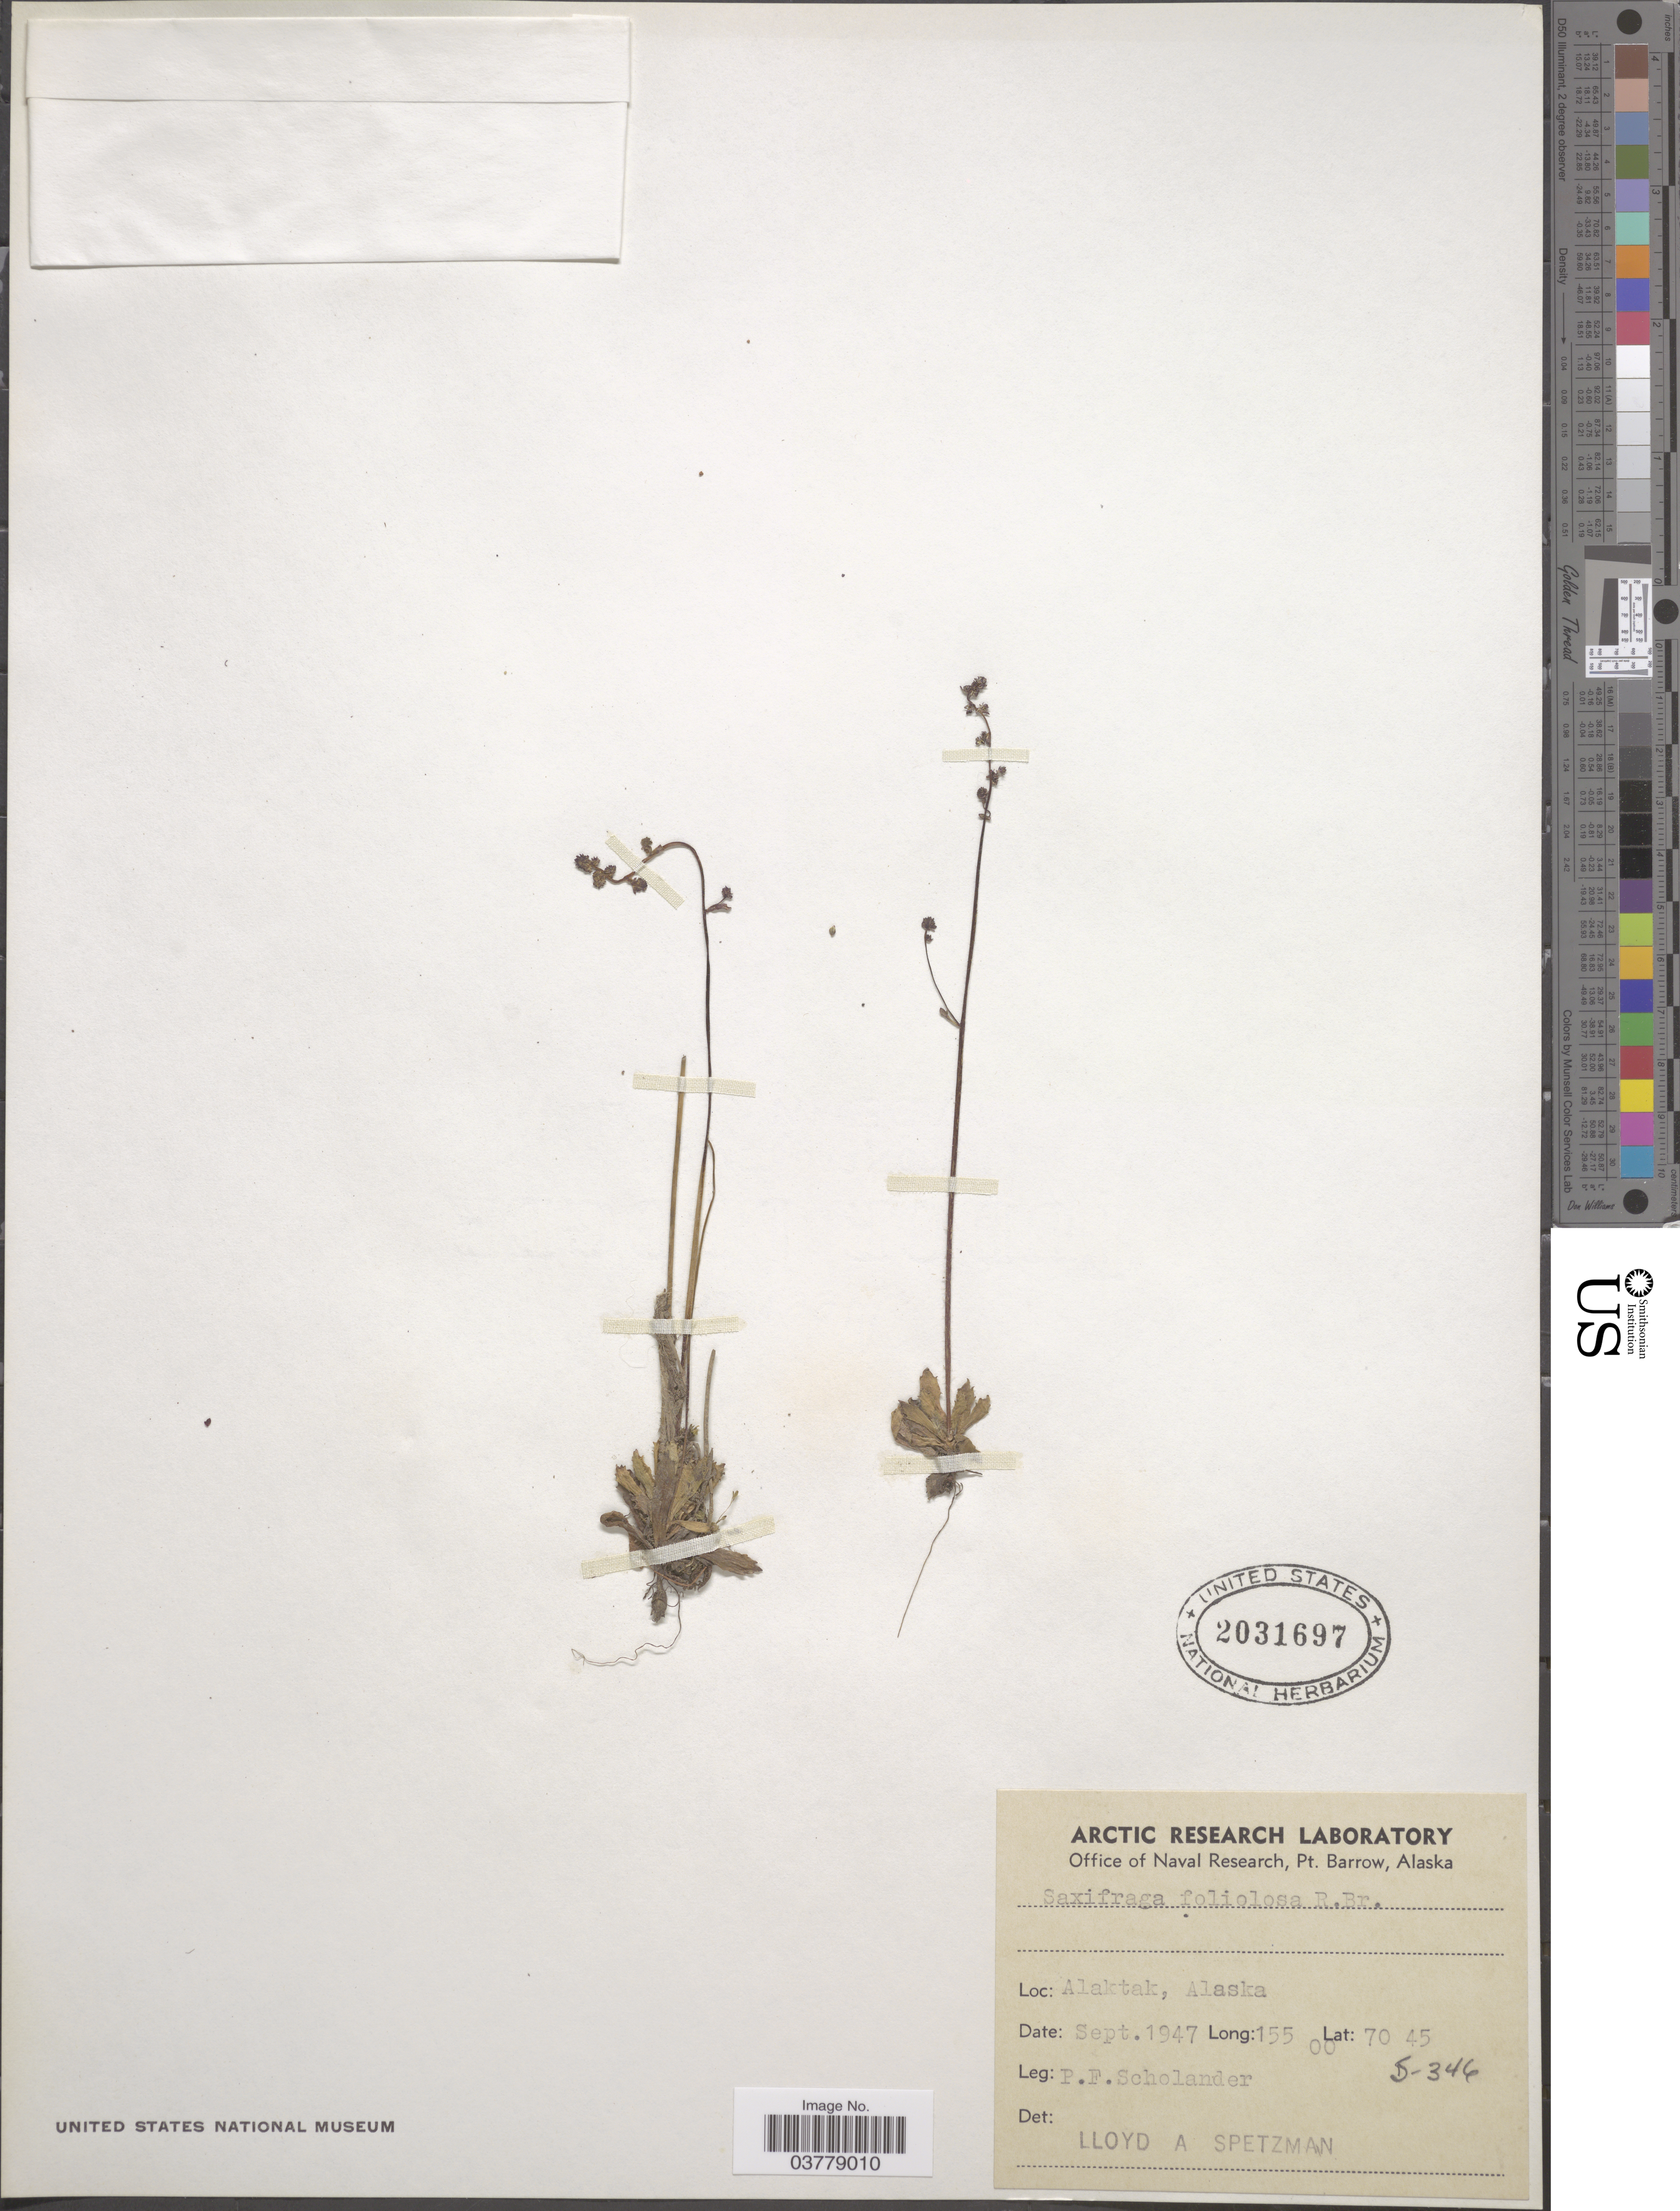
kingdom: Plantae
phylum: Tracheophyta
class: Magnoliopsida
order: Saxifragales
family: Saxifragaceae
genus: Micranthes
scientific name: Micranthes foliolosa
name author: (R. Br.) Gornall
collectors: P. Scholander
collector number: S-346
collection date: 1947-09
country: United States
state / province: Alaska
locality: Alaktak.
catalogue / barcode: US 2031697